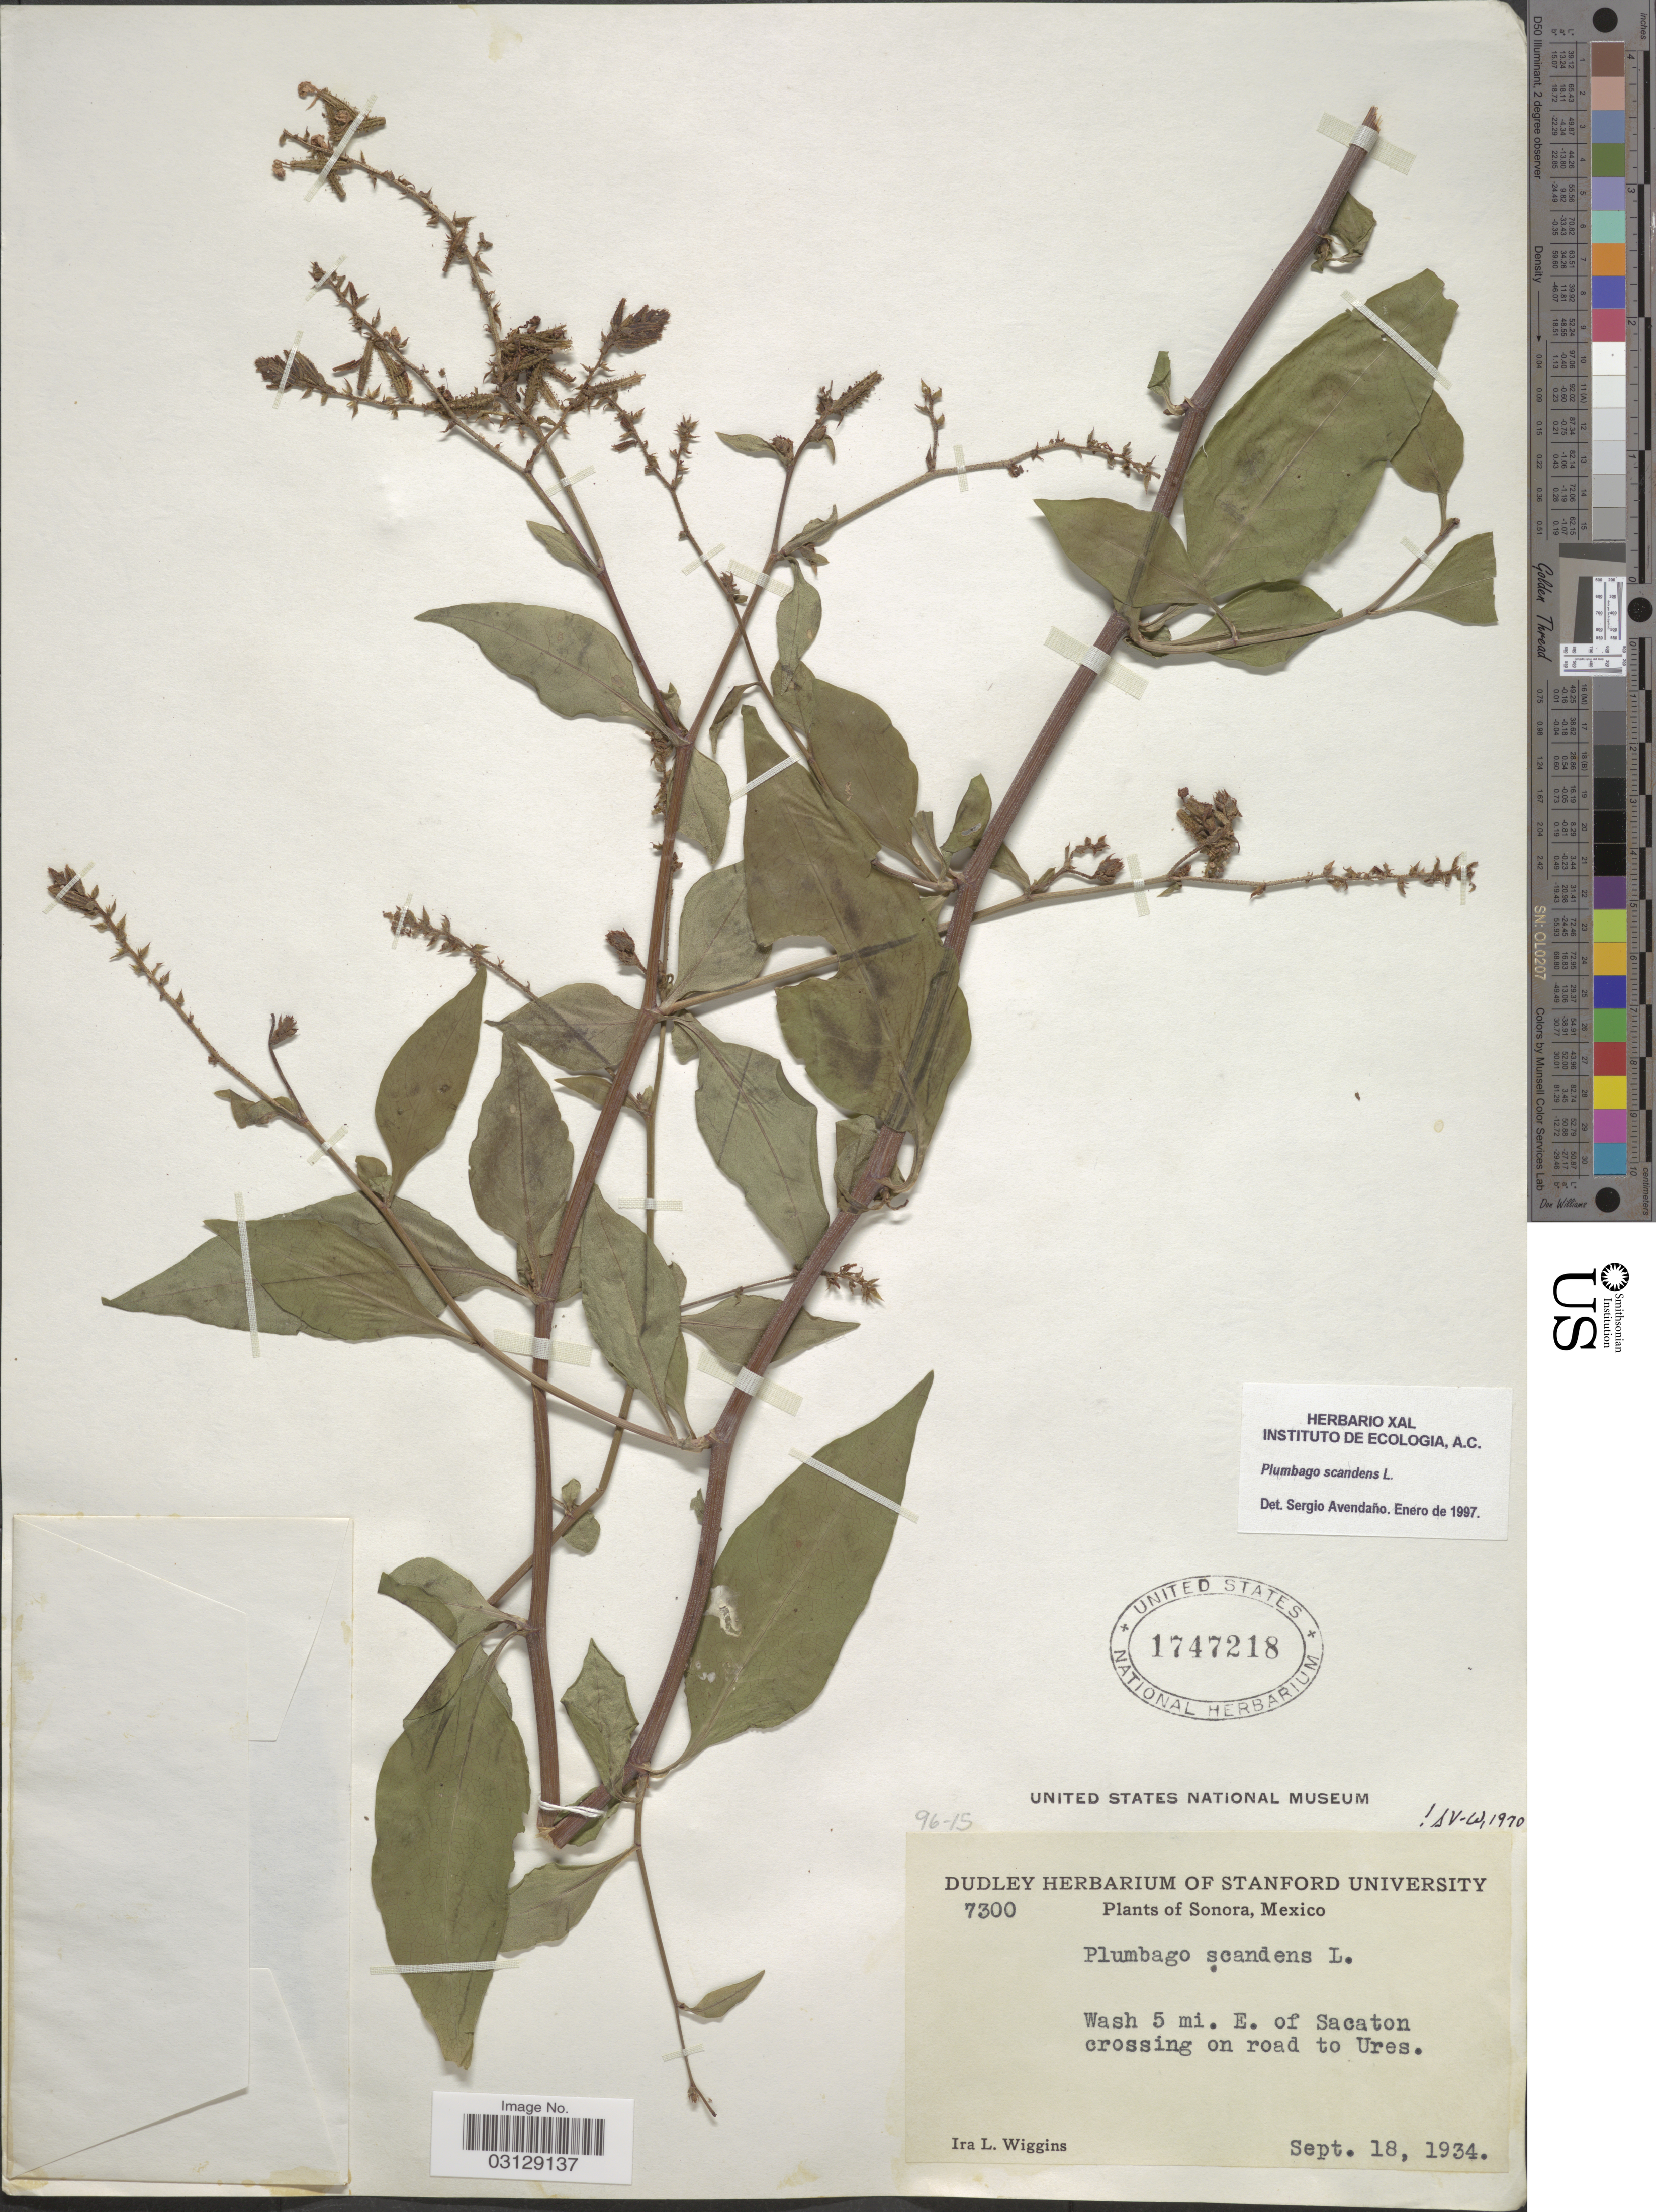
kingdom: Plantae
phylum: Tracheophyta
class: Magnoliopsida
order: Caryophyllales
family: Plumbaginaceae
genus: Plumbago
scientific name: Plumbago scandens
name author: L.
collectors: I. L. Wiggins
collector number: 7300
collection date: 1934-09-18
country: Mexico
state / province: Sonora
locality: Wash 5 mi. E. of Sacaton crossing on road to Ures.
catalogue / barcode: US 1747218